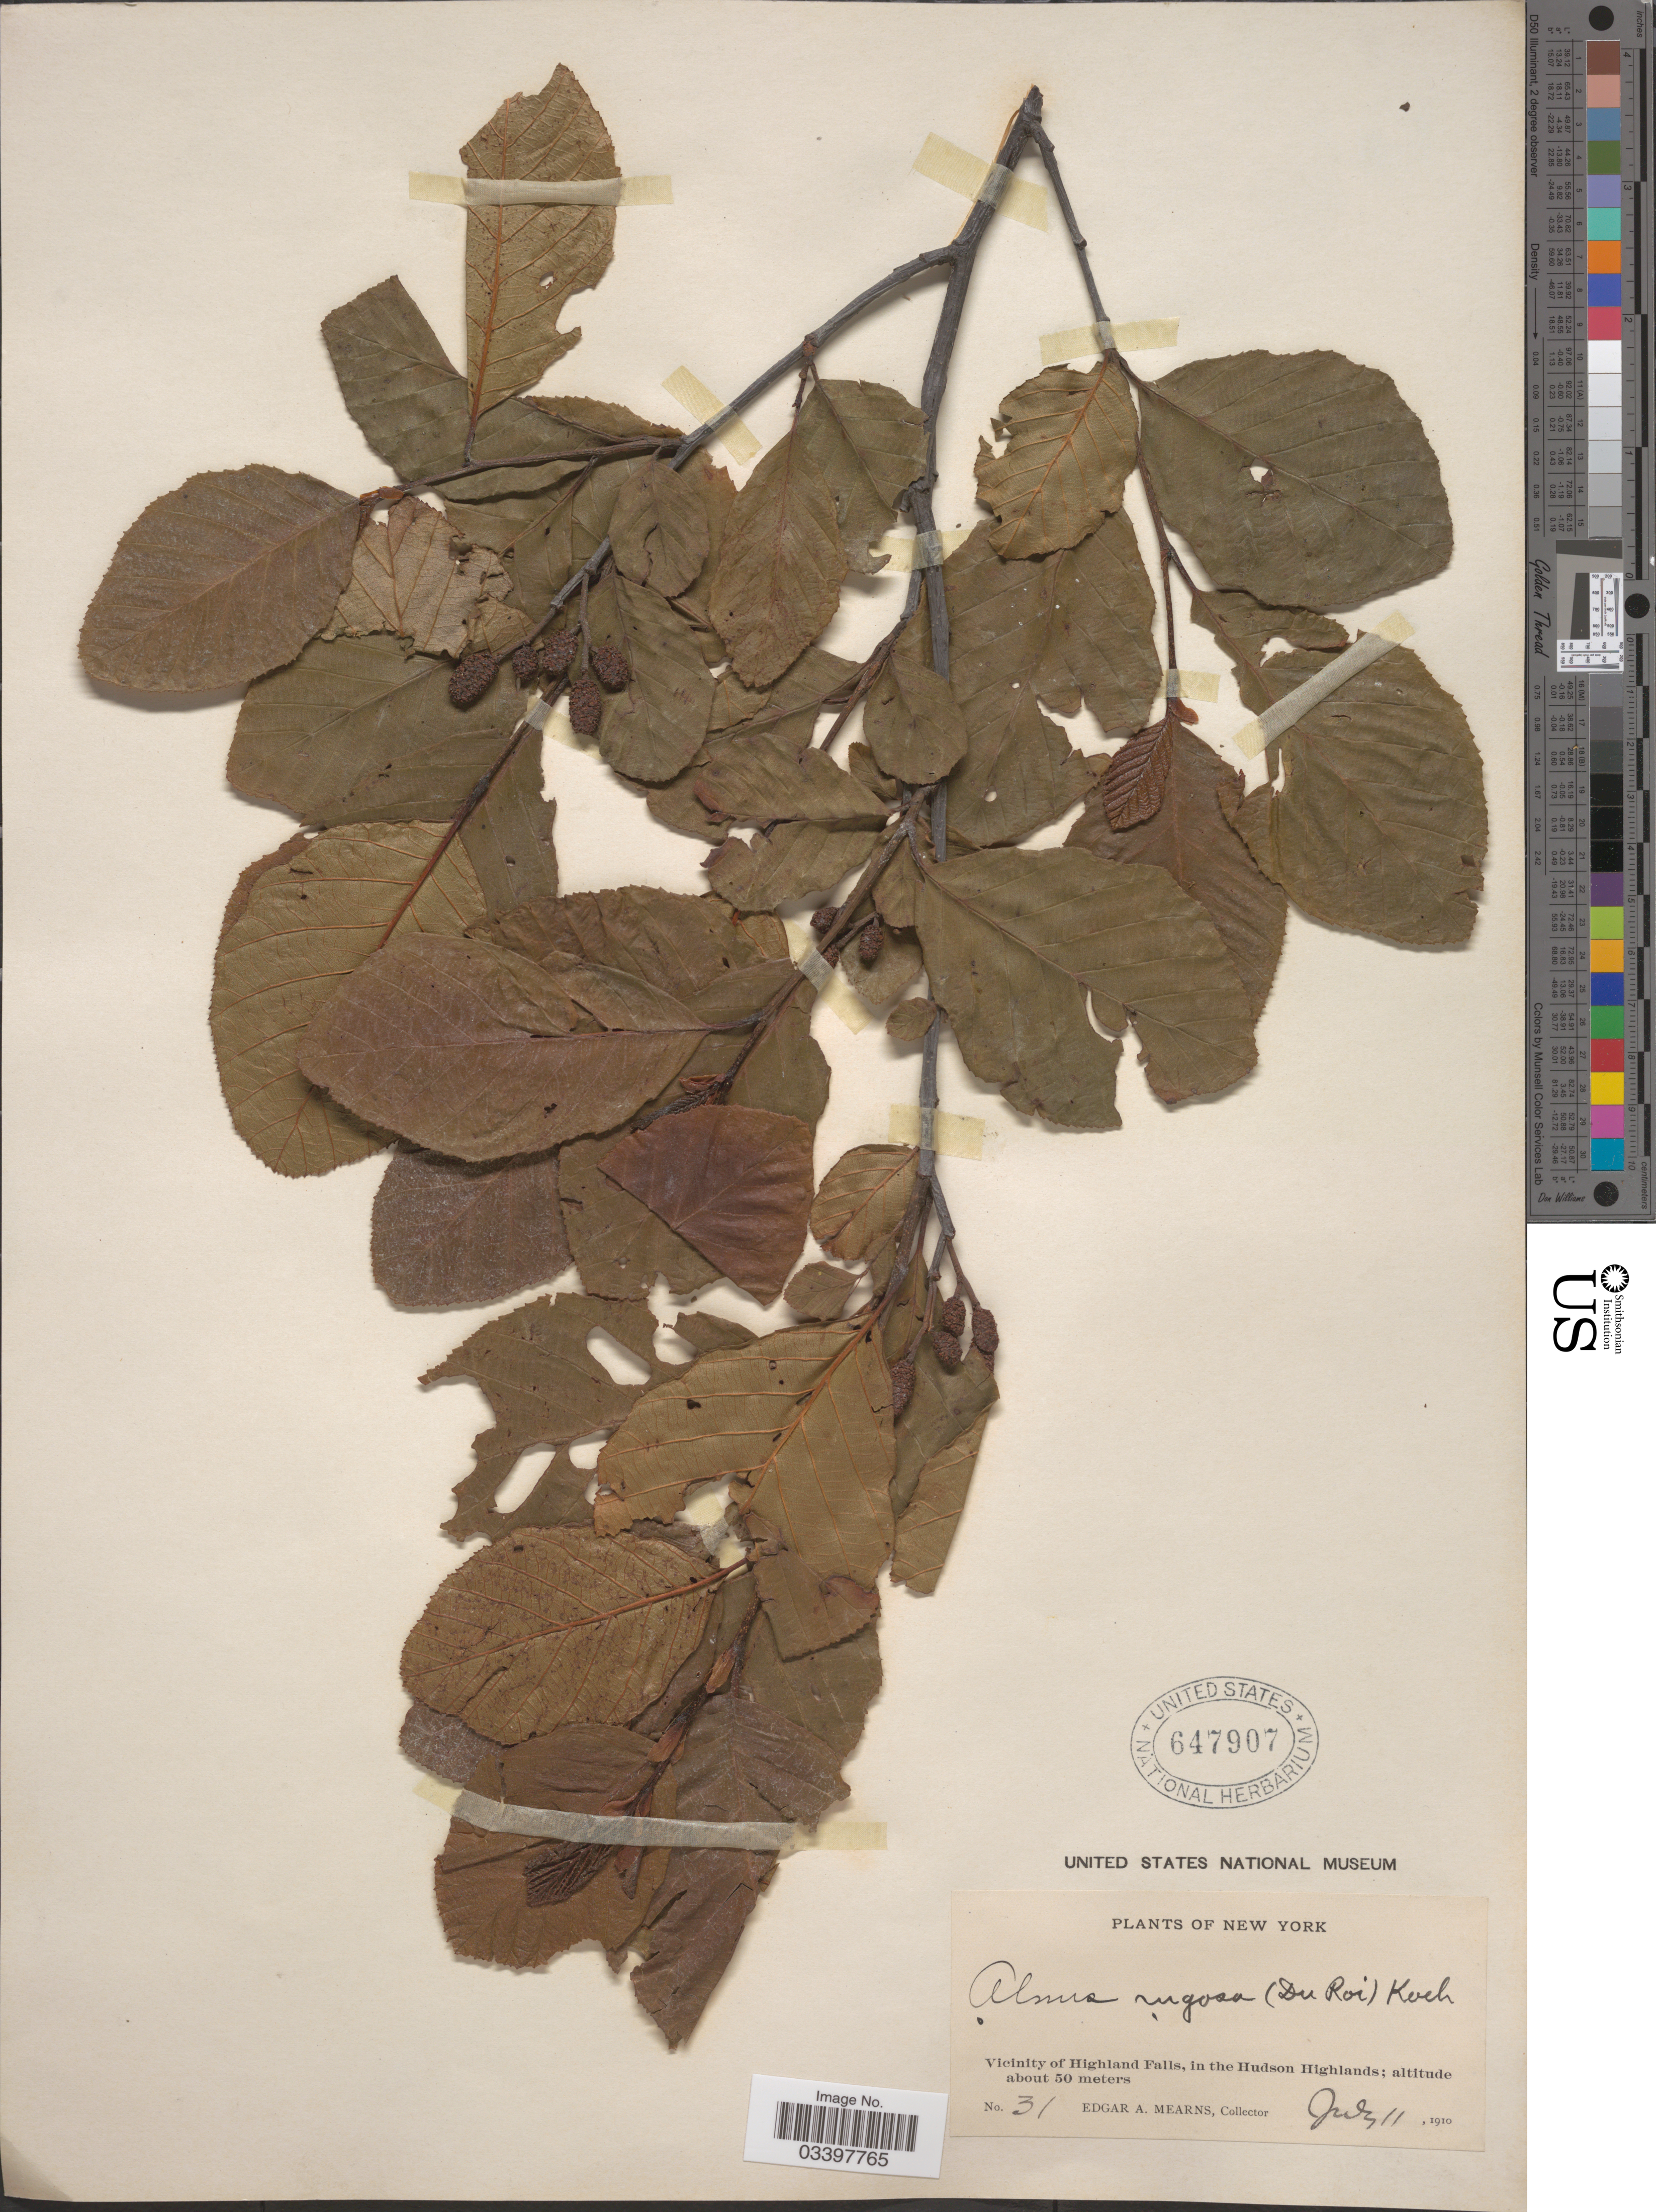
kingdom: Plantae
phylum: Tracheophyta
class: Magnoliopsida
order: Fagales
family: Betulaceae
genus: Alnus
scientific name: Alnus incana subsp. rugosa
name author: (Du Roi) R.T. Clausen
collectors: E. A. Mearns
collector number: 31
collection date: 1910-07-11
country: United States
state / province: New York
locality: Vicinity of Highland Falls, in the Hudson Highlands.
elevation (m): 50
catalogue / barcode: US 647907